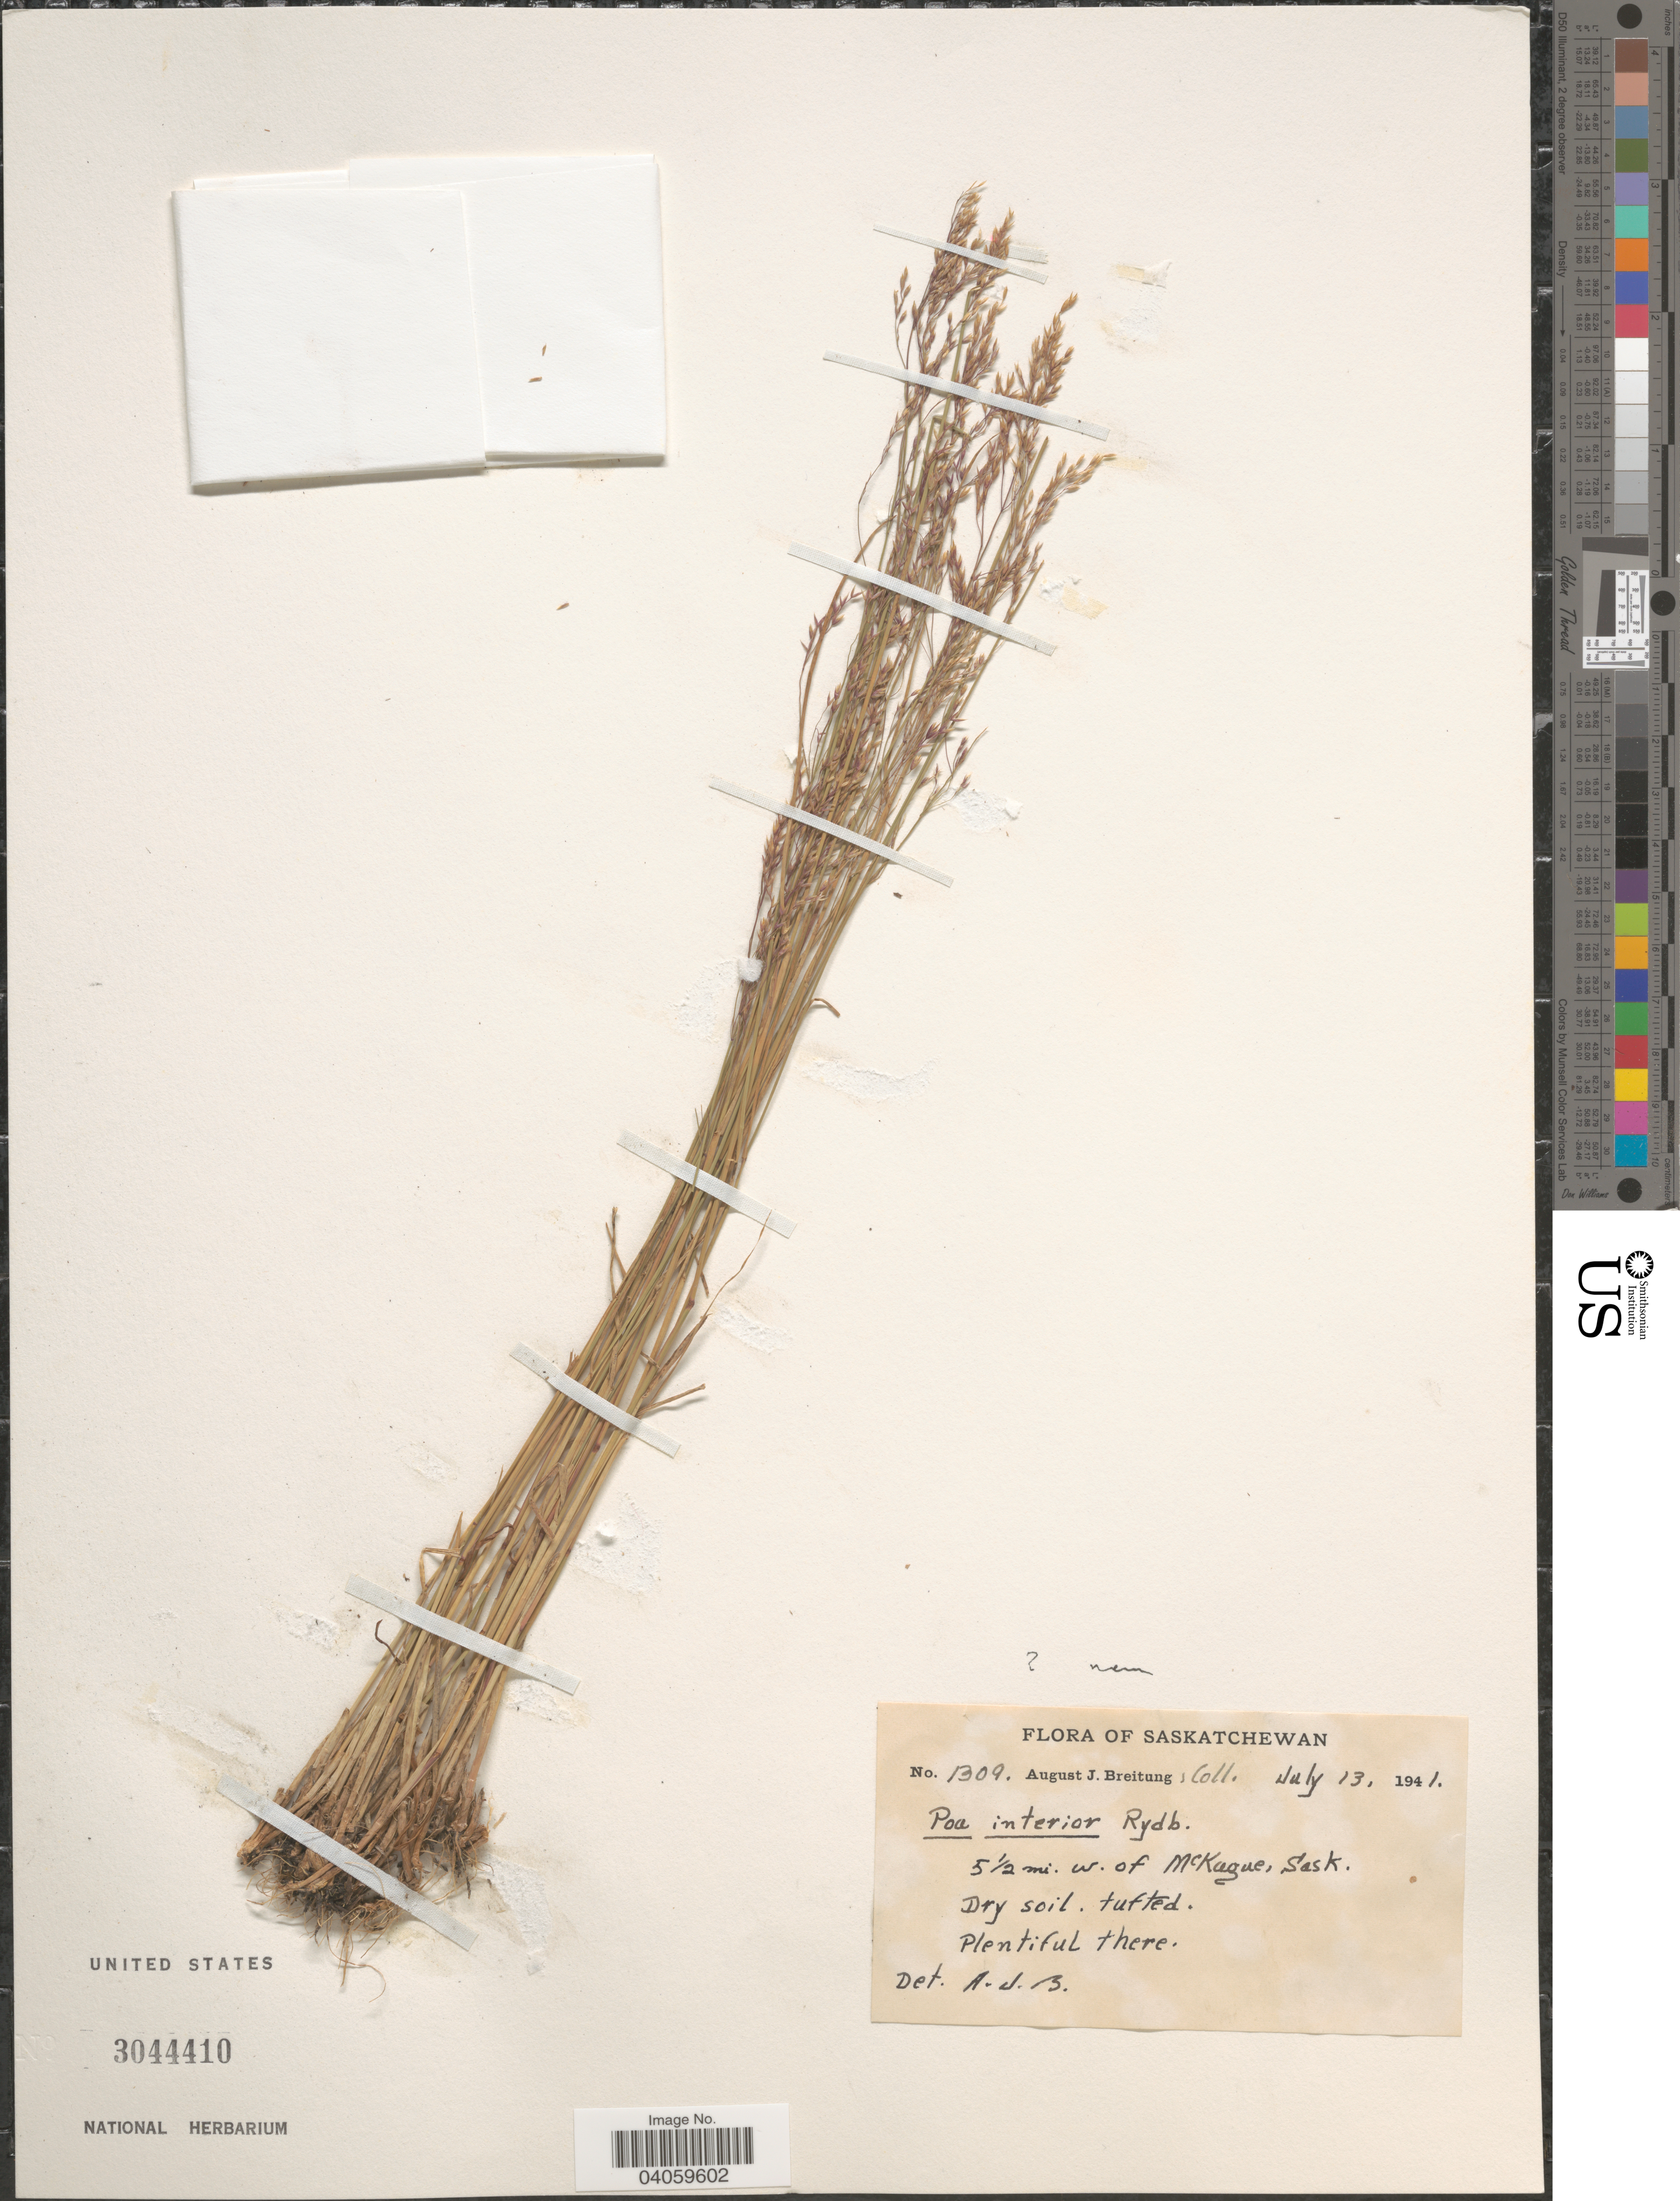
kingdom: Plantae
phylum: Tracheophyta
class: Liliopsida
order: Poales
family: Poaceae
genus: Poa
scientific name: Poa interior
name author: Rydb.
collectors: A. Breitung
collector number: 1309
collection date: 1941-07-13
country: Canada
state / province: Saskatchewan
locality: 5½ mi. w. of McKague.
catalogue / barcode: US 3044410